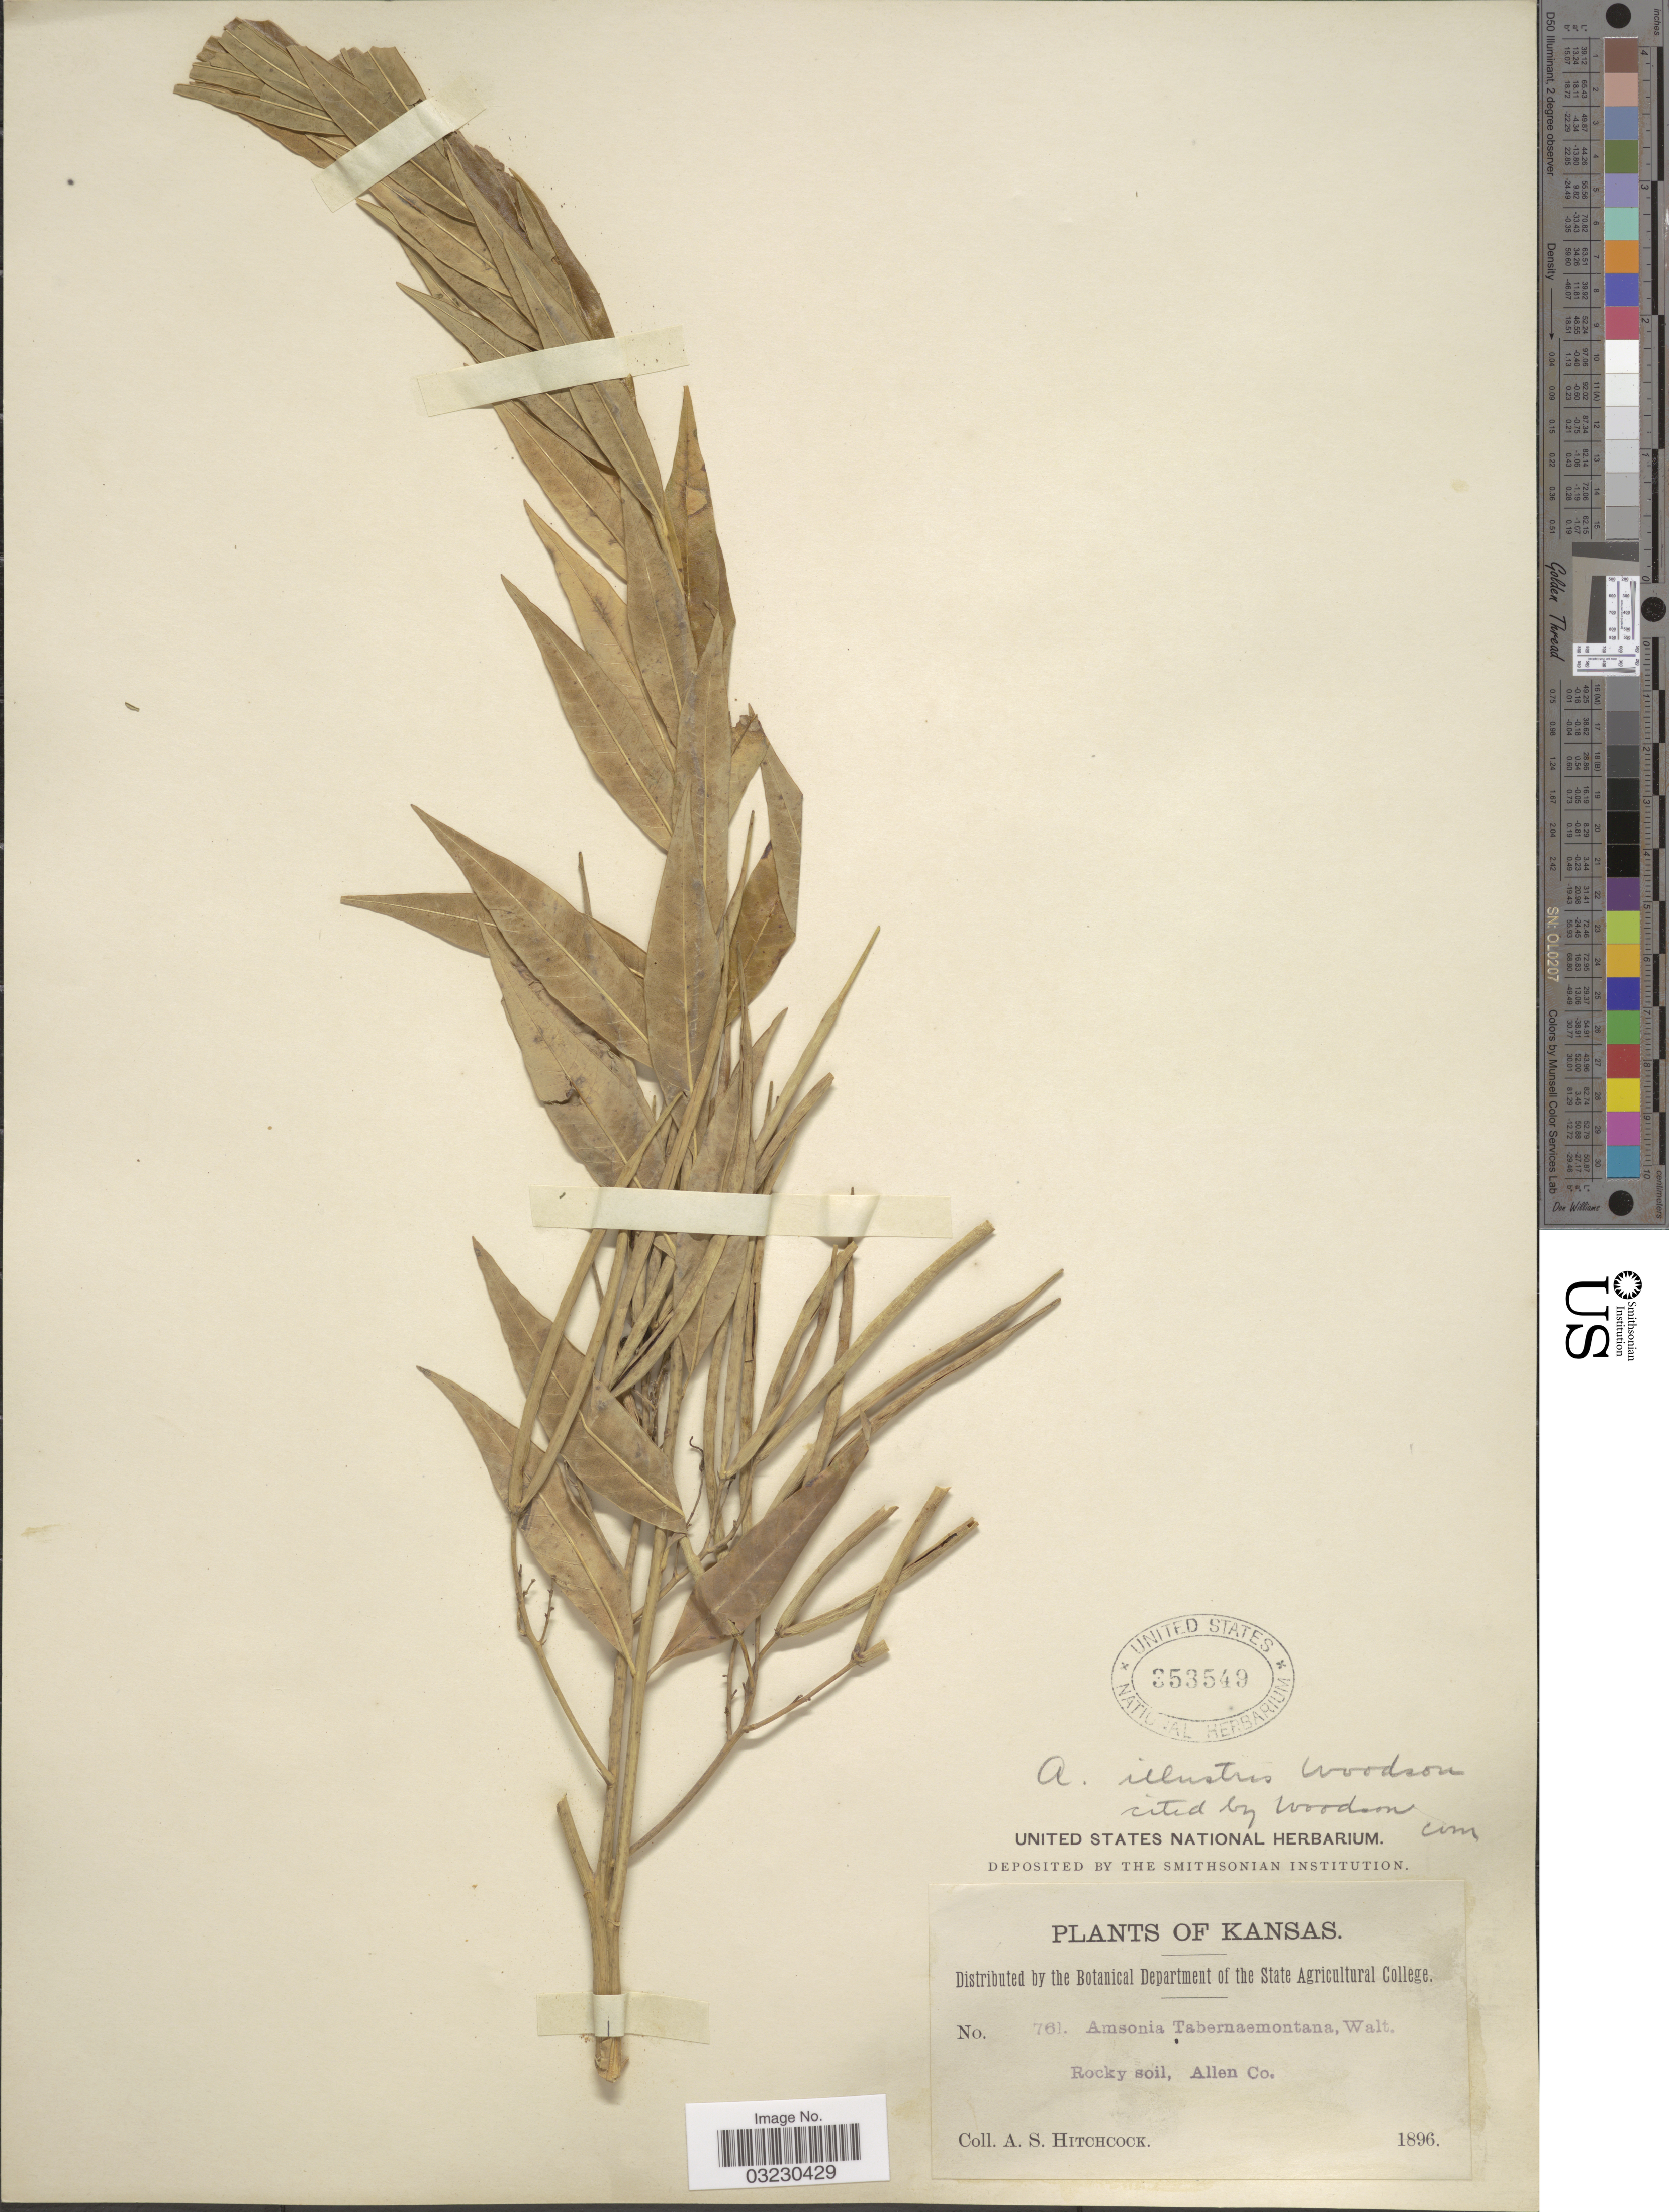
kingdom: Plantae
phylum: Tracheophyta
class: Magnoliopsida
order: Gentianales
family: Apocynaceae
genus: Amsonia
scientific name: Amsonia illustris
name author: Woodson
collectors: A. S. Hitchcock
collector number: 761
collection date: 1896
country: United States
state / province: Kansas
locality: Rocky soil, Allen Co.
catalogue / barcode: US 353549